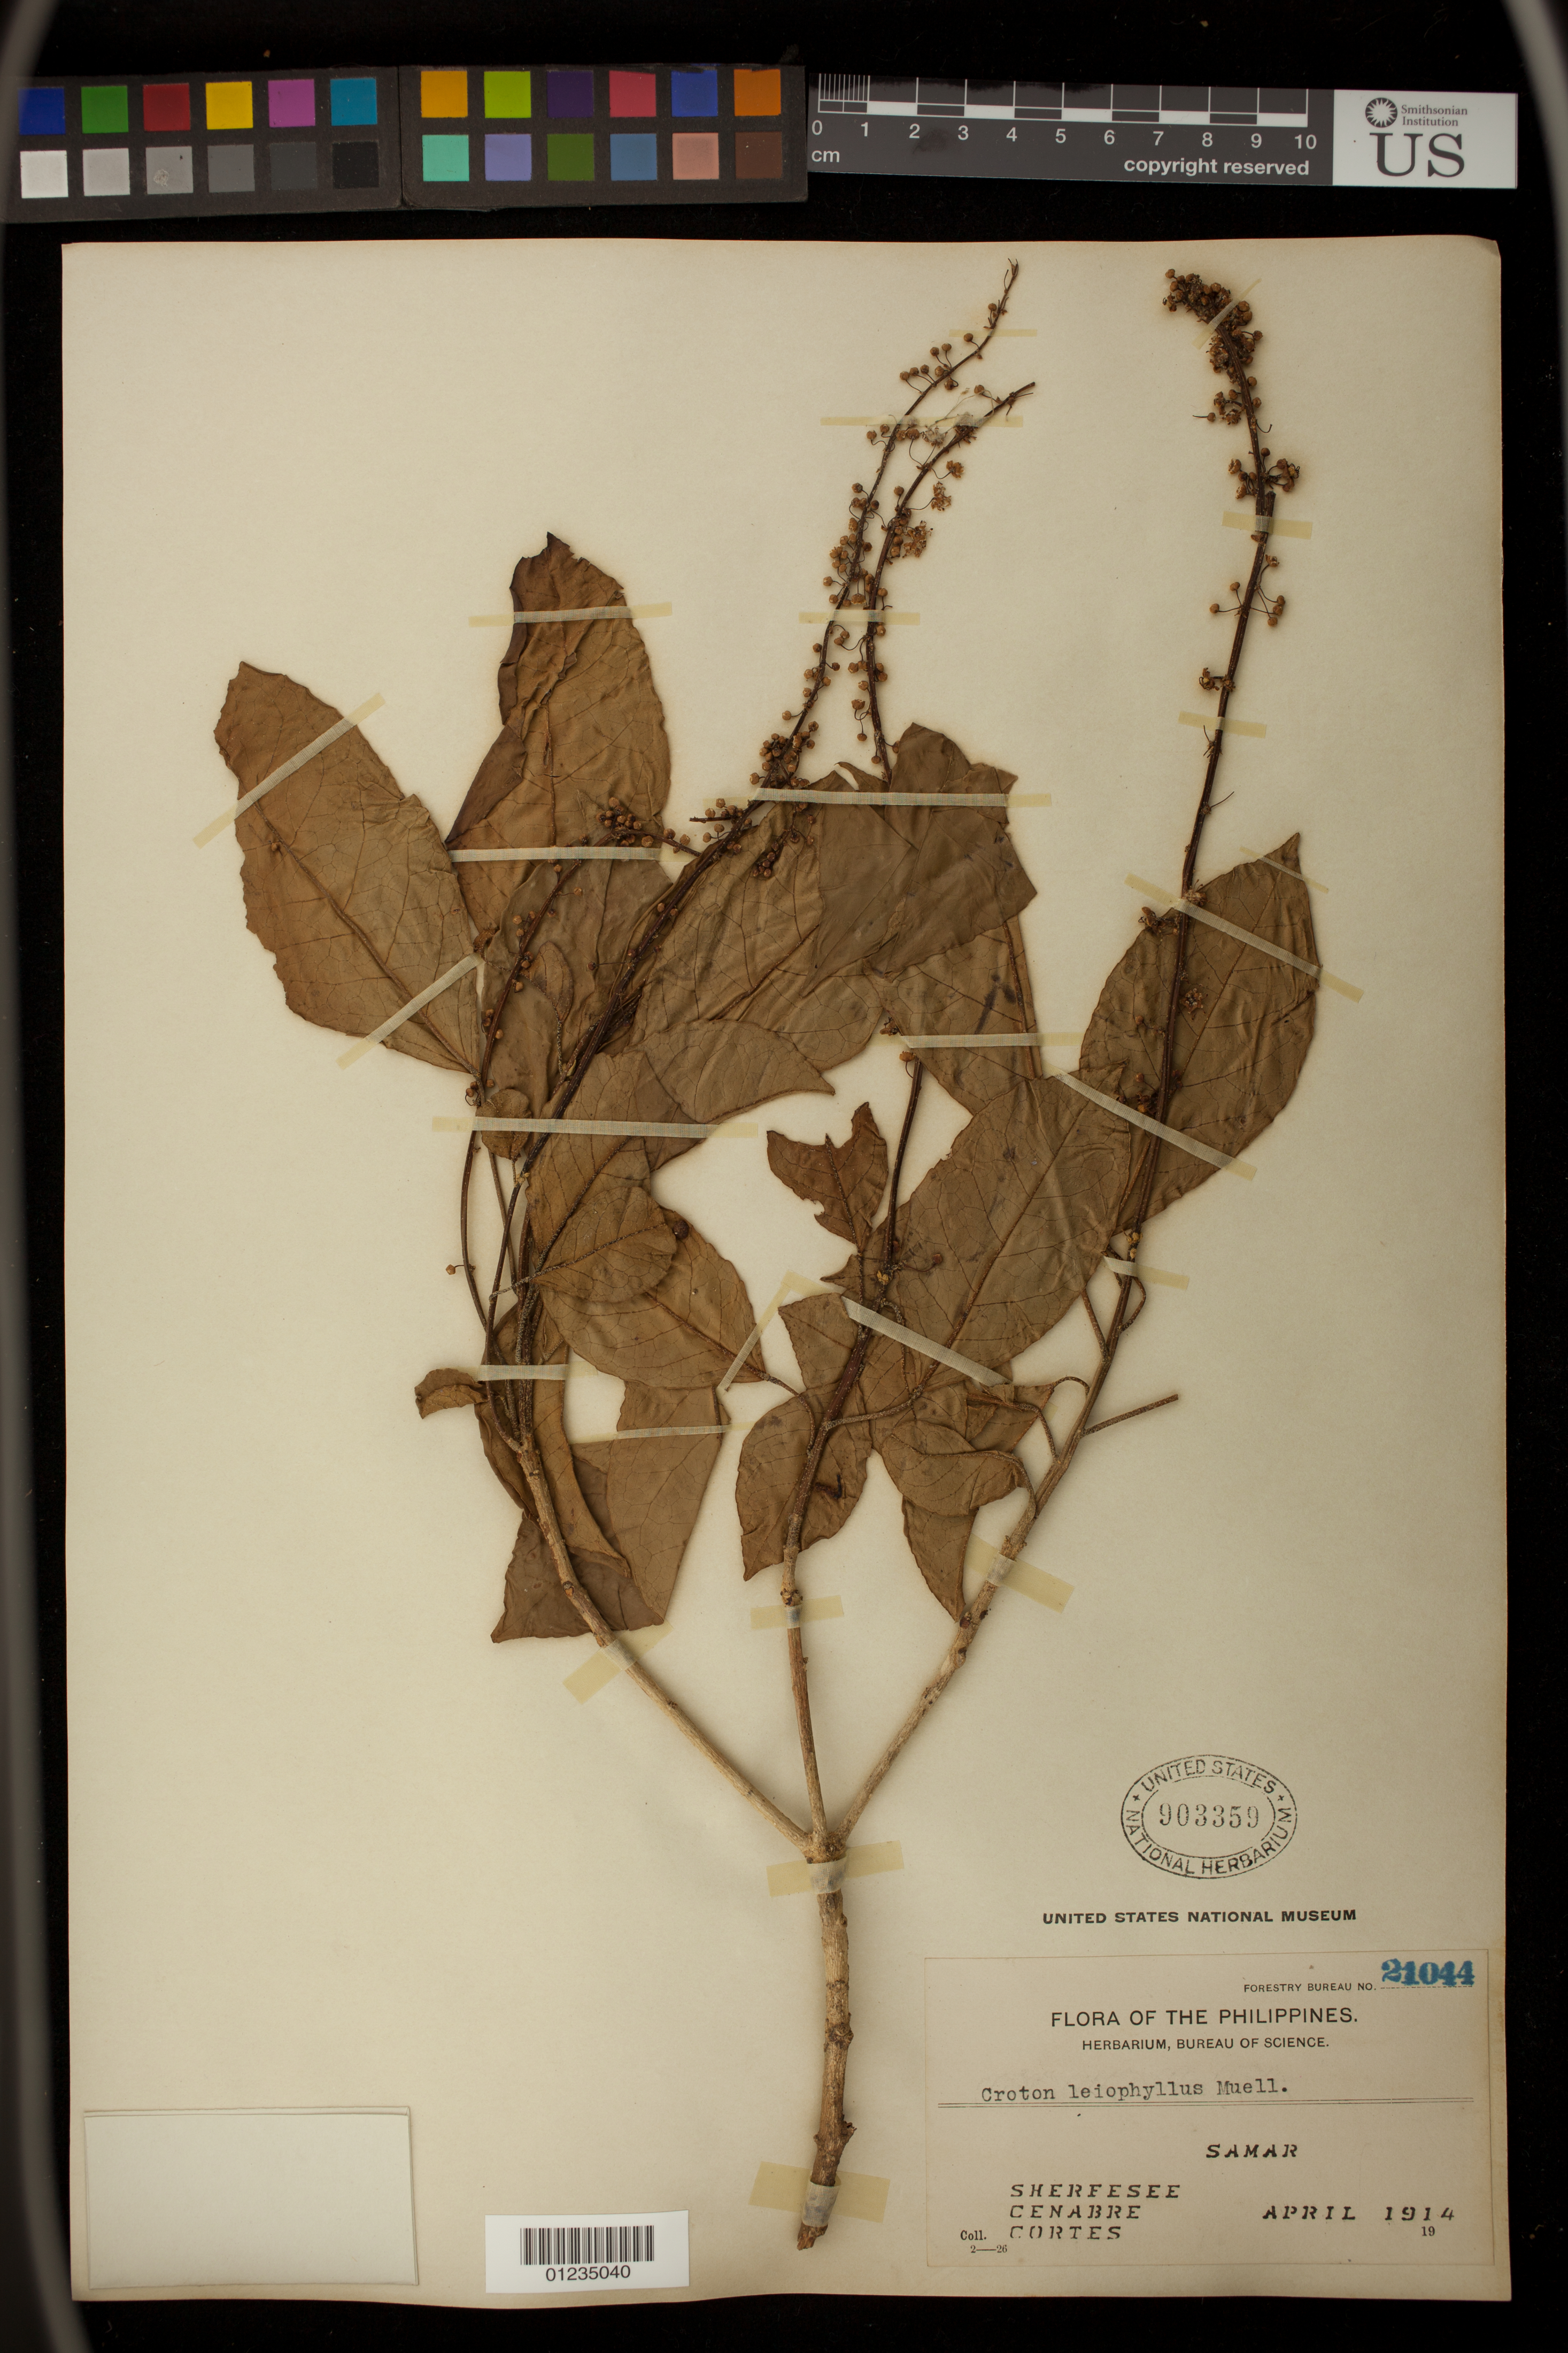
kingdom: Plantae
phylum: Tracheophyta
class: Magnoliopsida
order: Malpighiales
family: Euphorbiaceae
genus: Croton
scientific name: Croton leiophyllus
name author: Müll. Arg.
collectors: -. Sherfesee, -. Cenabre & -. Cortes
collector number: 21044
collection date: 1914-04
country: Philippines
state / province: Eastern Visayas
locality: Samar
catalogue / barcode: US 903359